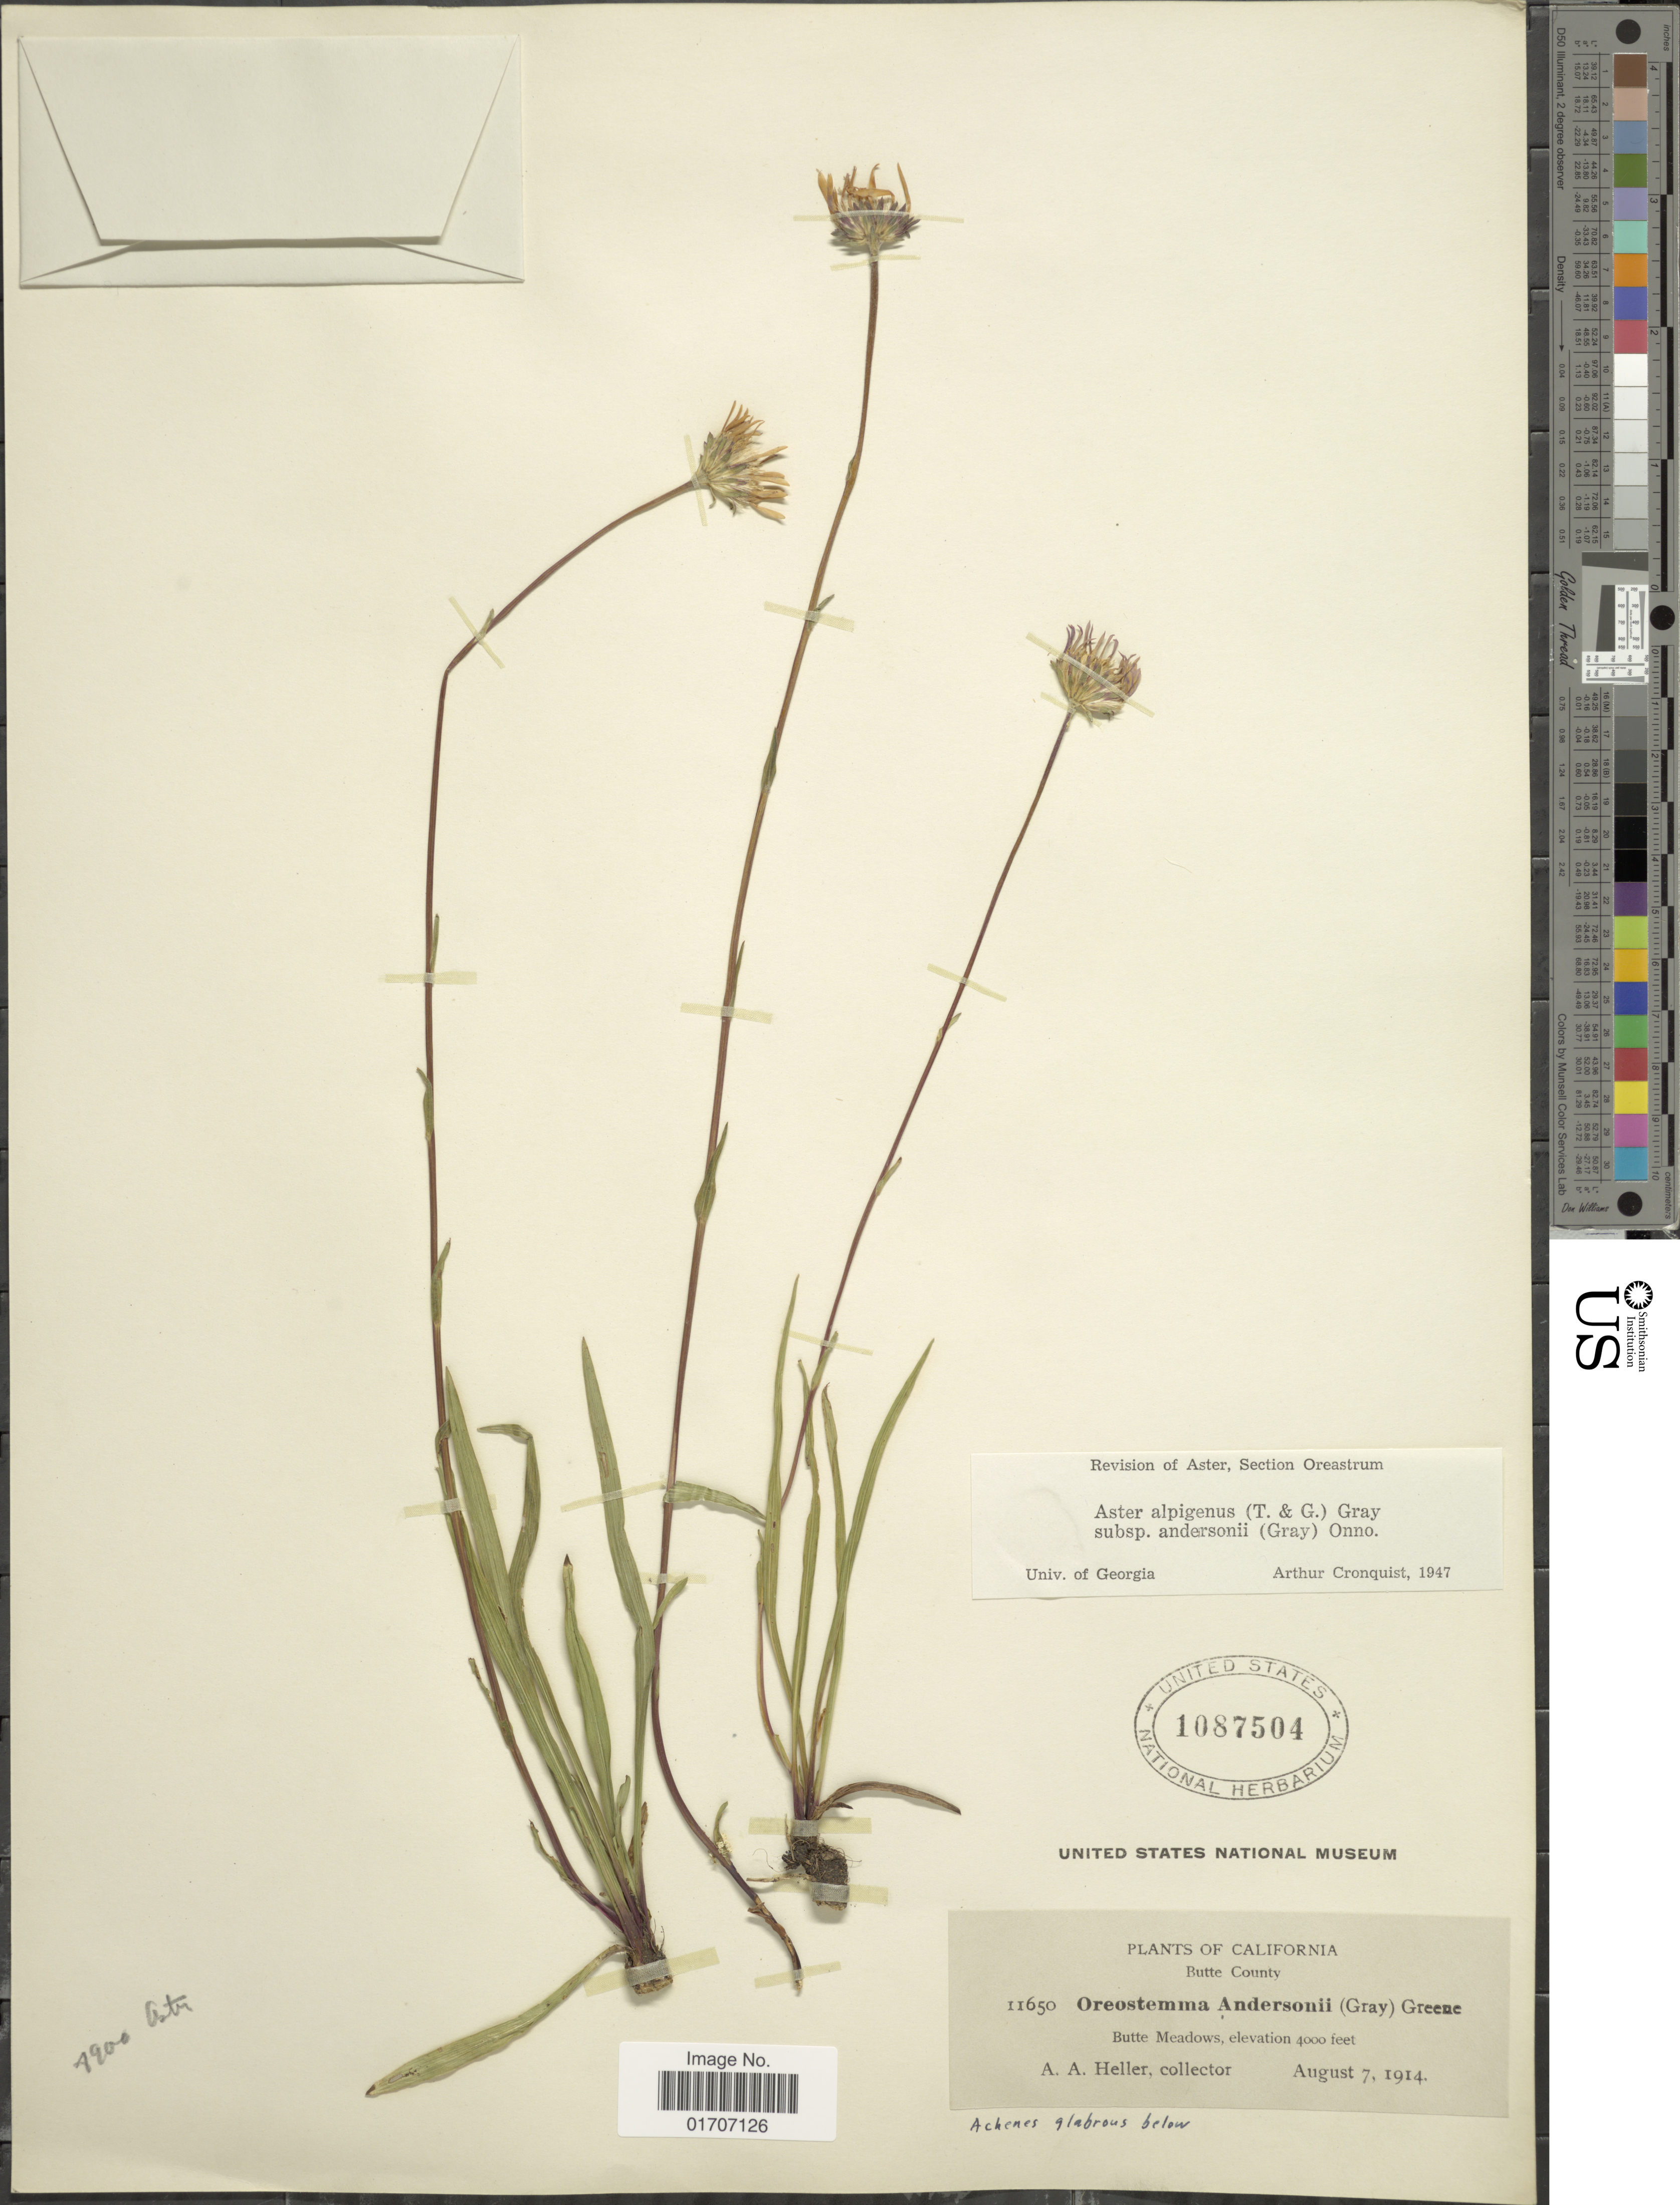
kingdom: Plantae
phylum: Tracheophyta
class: Magnoliopsida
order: Asterales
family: Asteraceae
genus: Oreostemma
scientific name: Oreostemma alpigenum var. andersonii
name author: (A. Gray) G.L. Nesom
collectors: A. A. Heller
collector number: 11650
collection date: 1914-08-07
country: United States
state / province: California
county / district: Butte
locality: Butte County. Butte Meadows.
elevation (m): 1219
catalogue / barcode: US 1087504